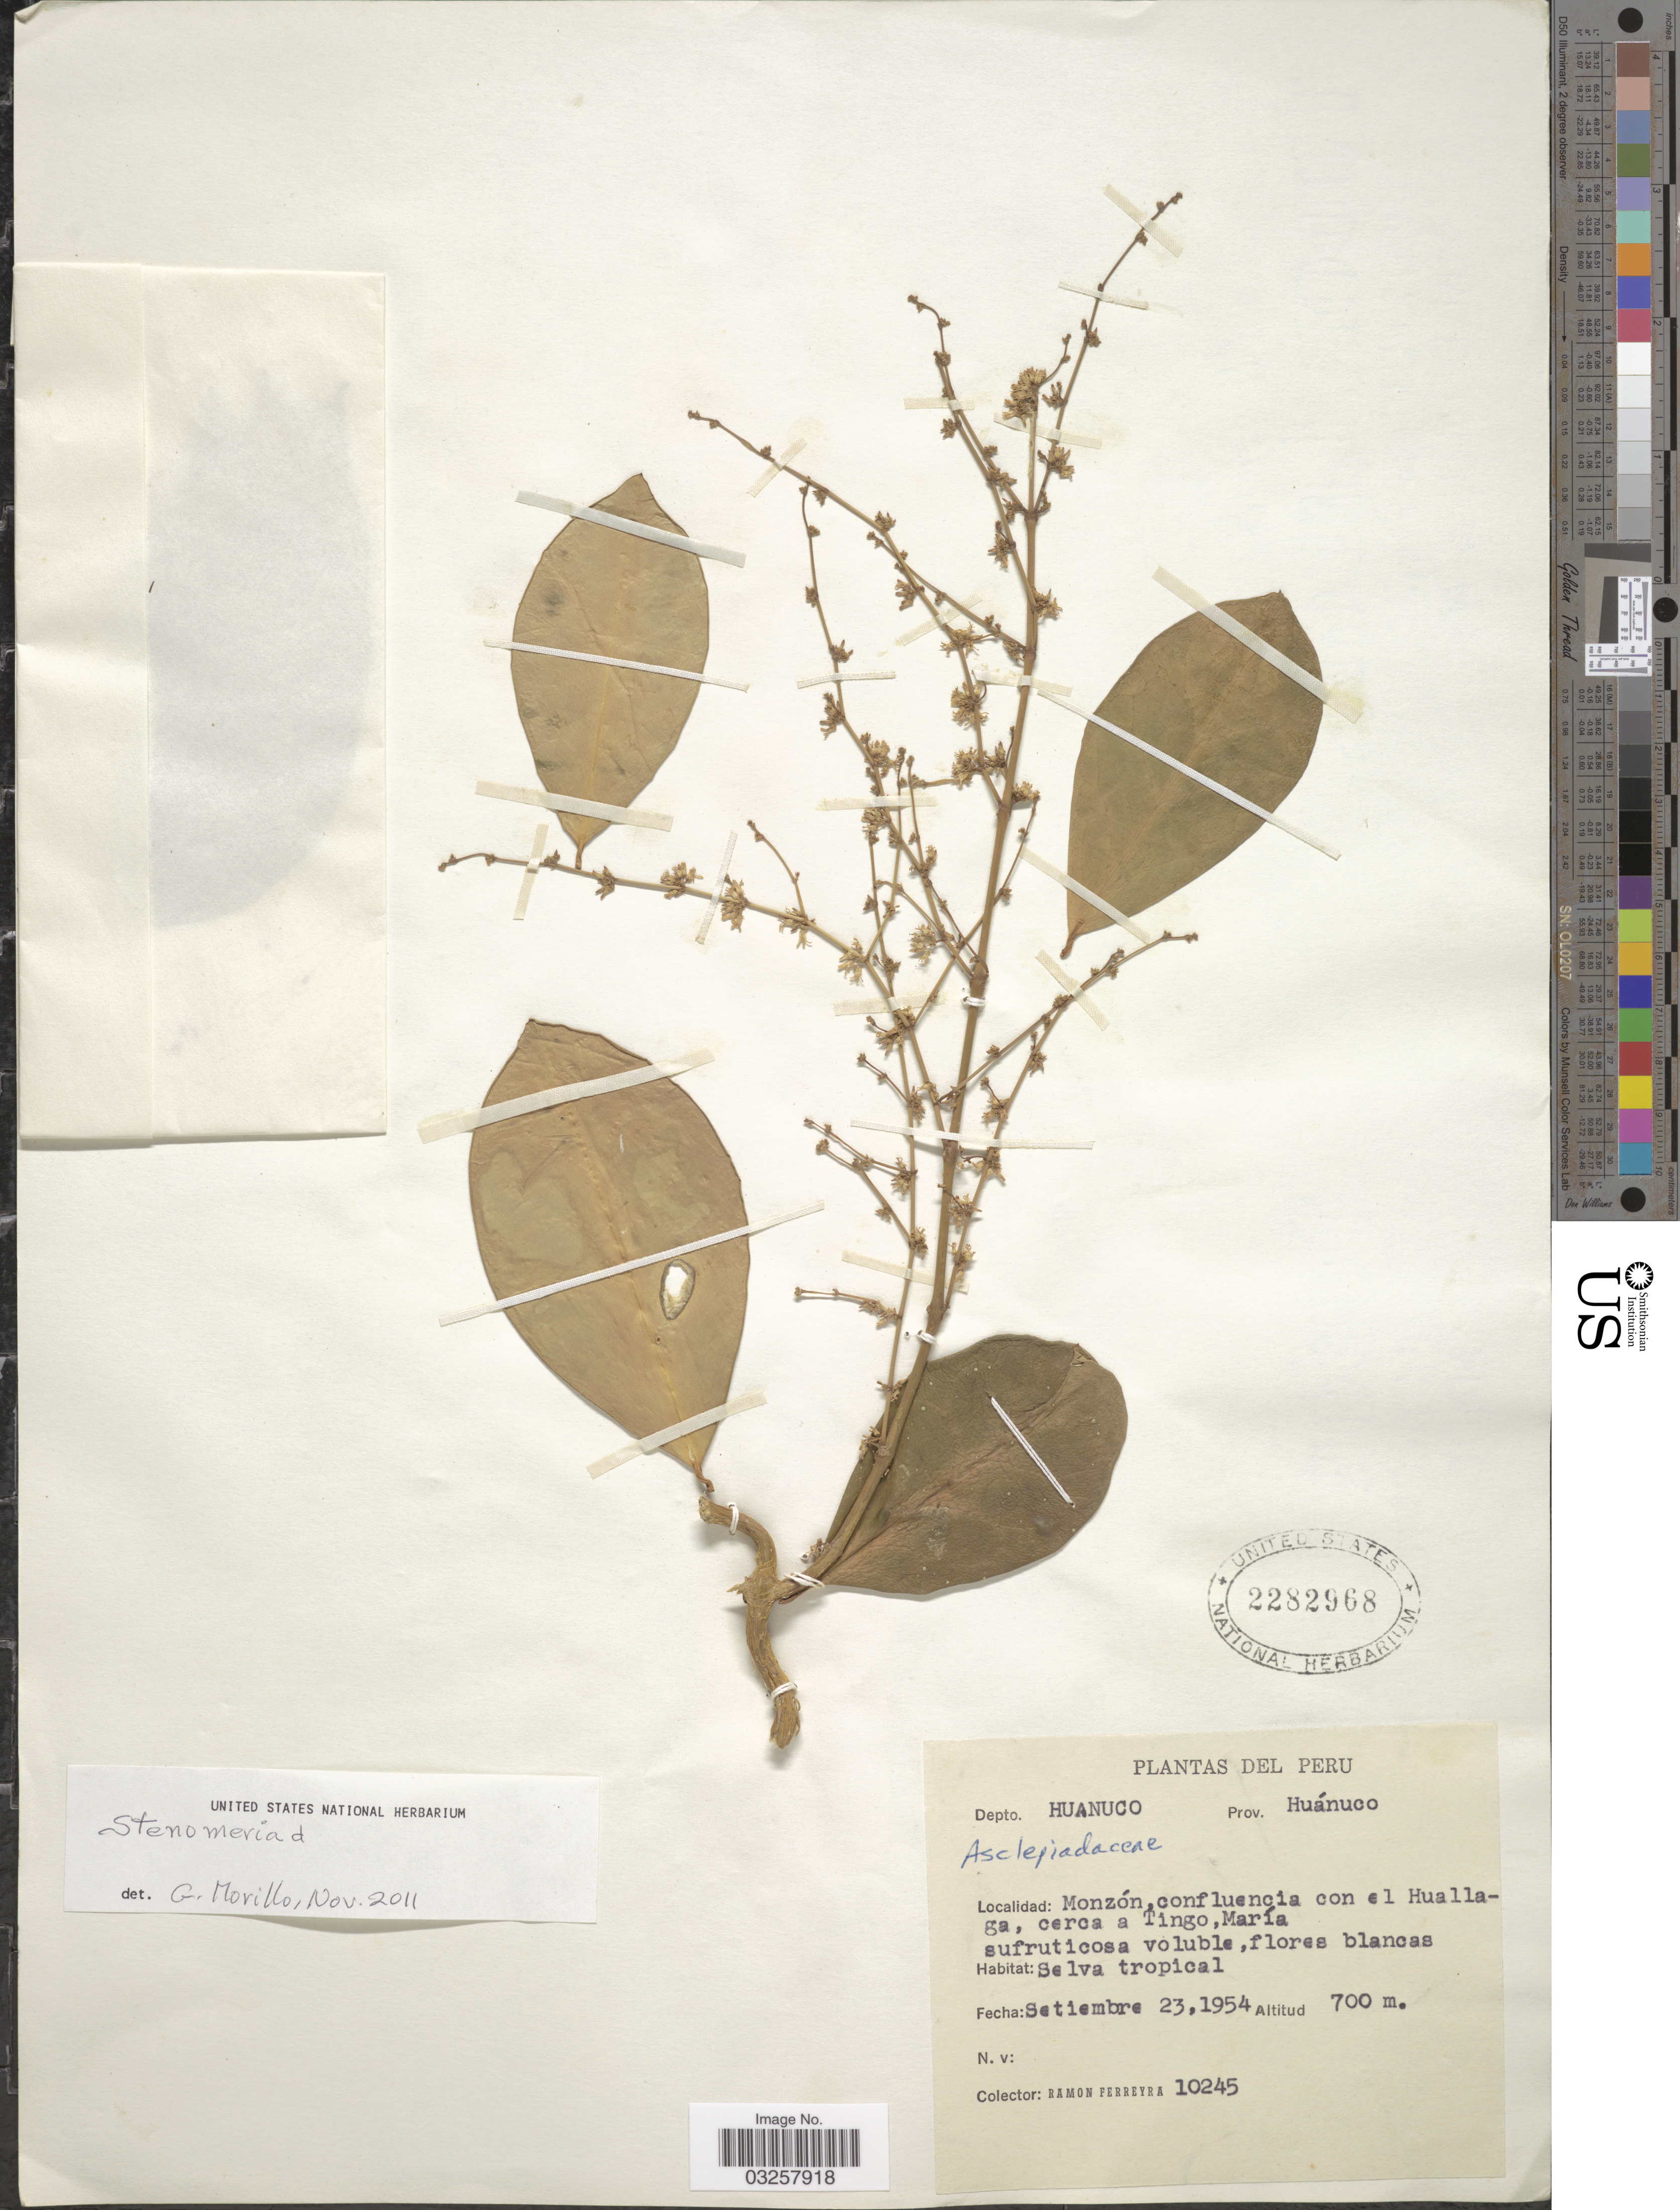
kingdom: Plantae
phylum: Tracheophyta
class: Magnoliopsida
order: Gentianales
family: Apocynaceae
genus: Stenomeria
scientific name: Stenomeria sp.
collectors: R. A. Ferreyra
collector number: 10245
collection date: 1954-09-23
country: Peru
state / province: Huánuco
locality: Depto. Huanuco. Monzón, confluencia con el Huallaga, cerca a Tingo María.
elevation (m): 700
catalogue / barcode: US 2282968